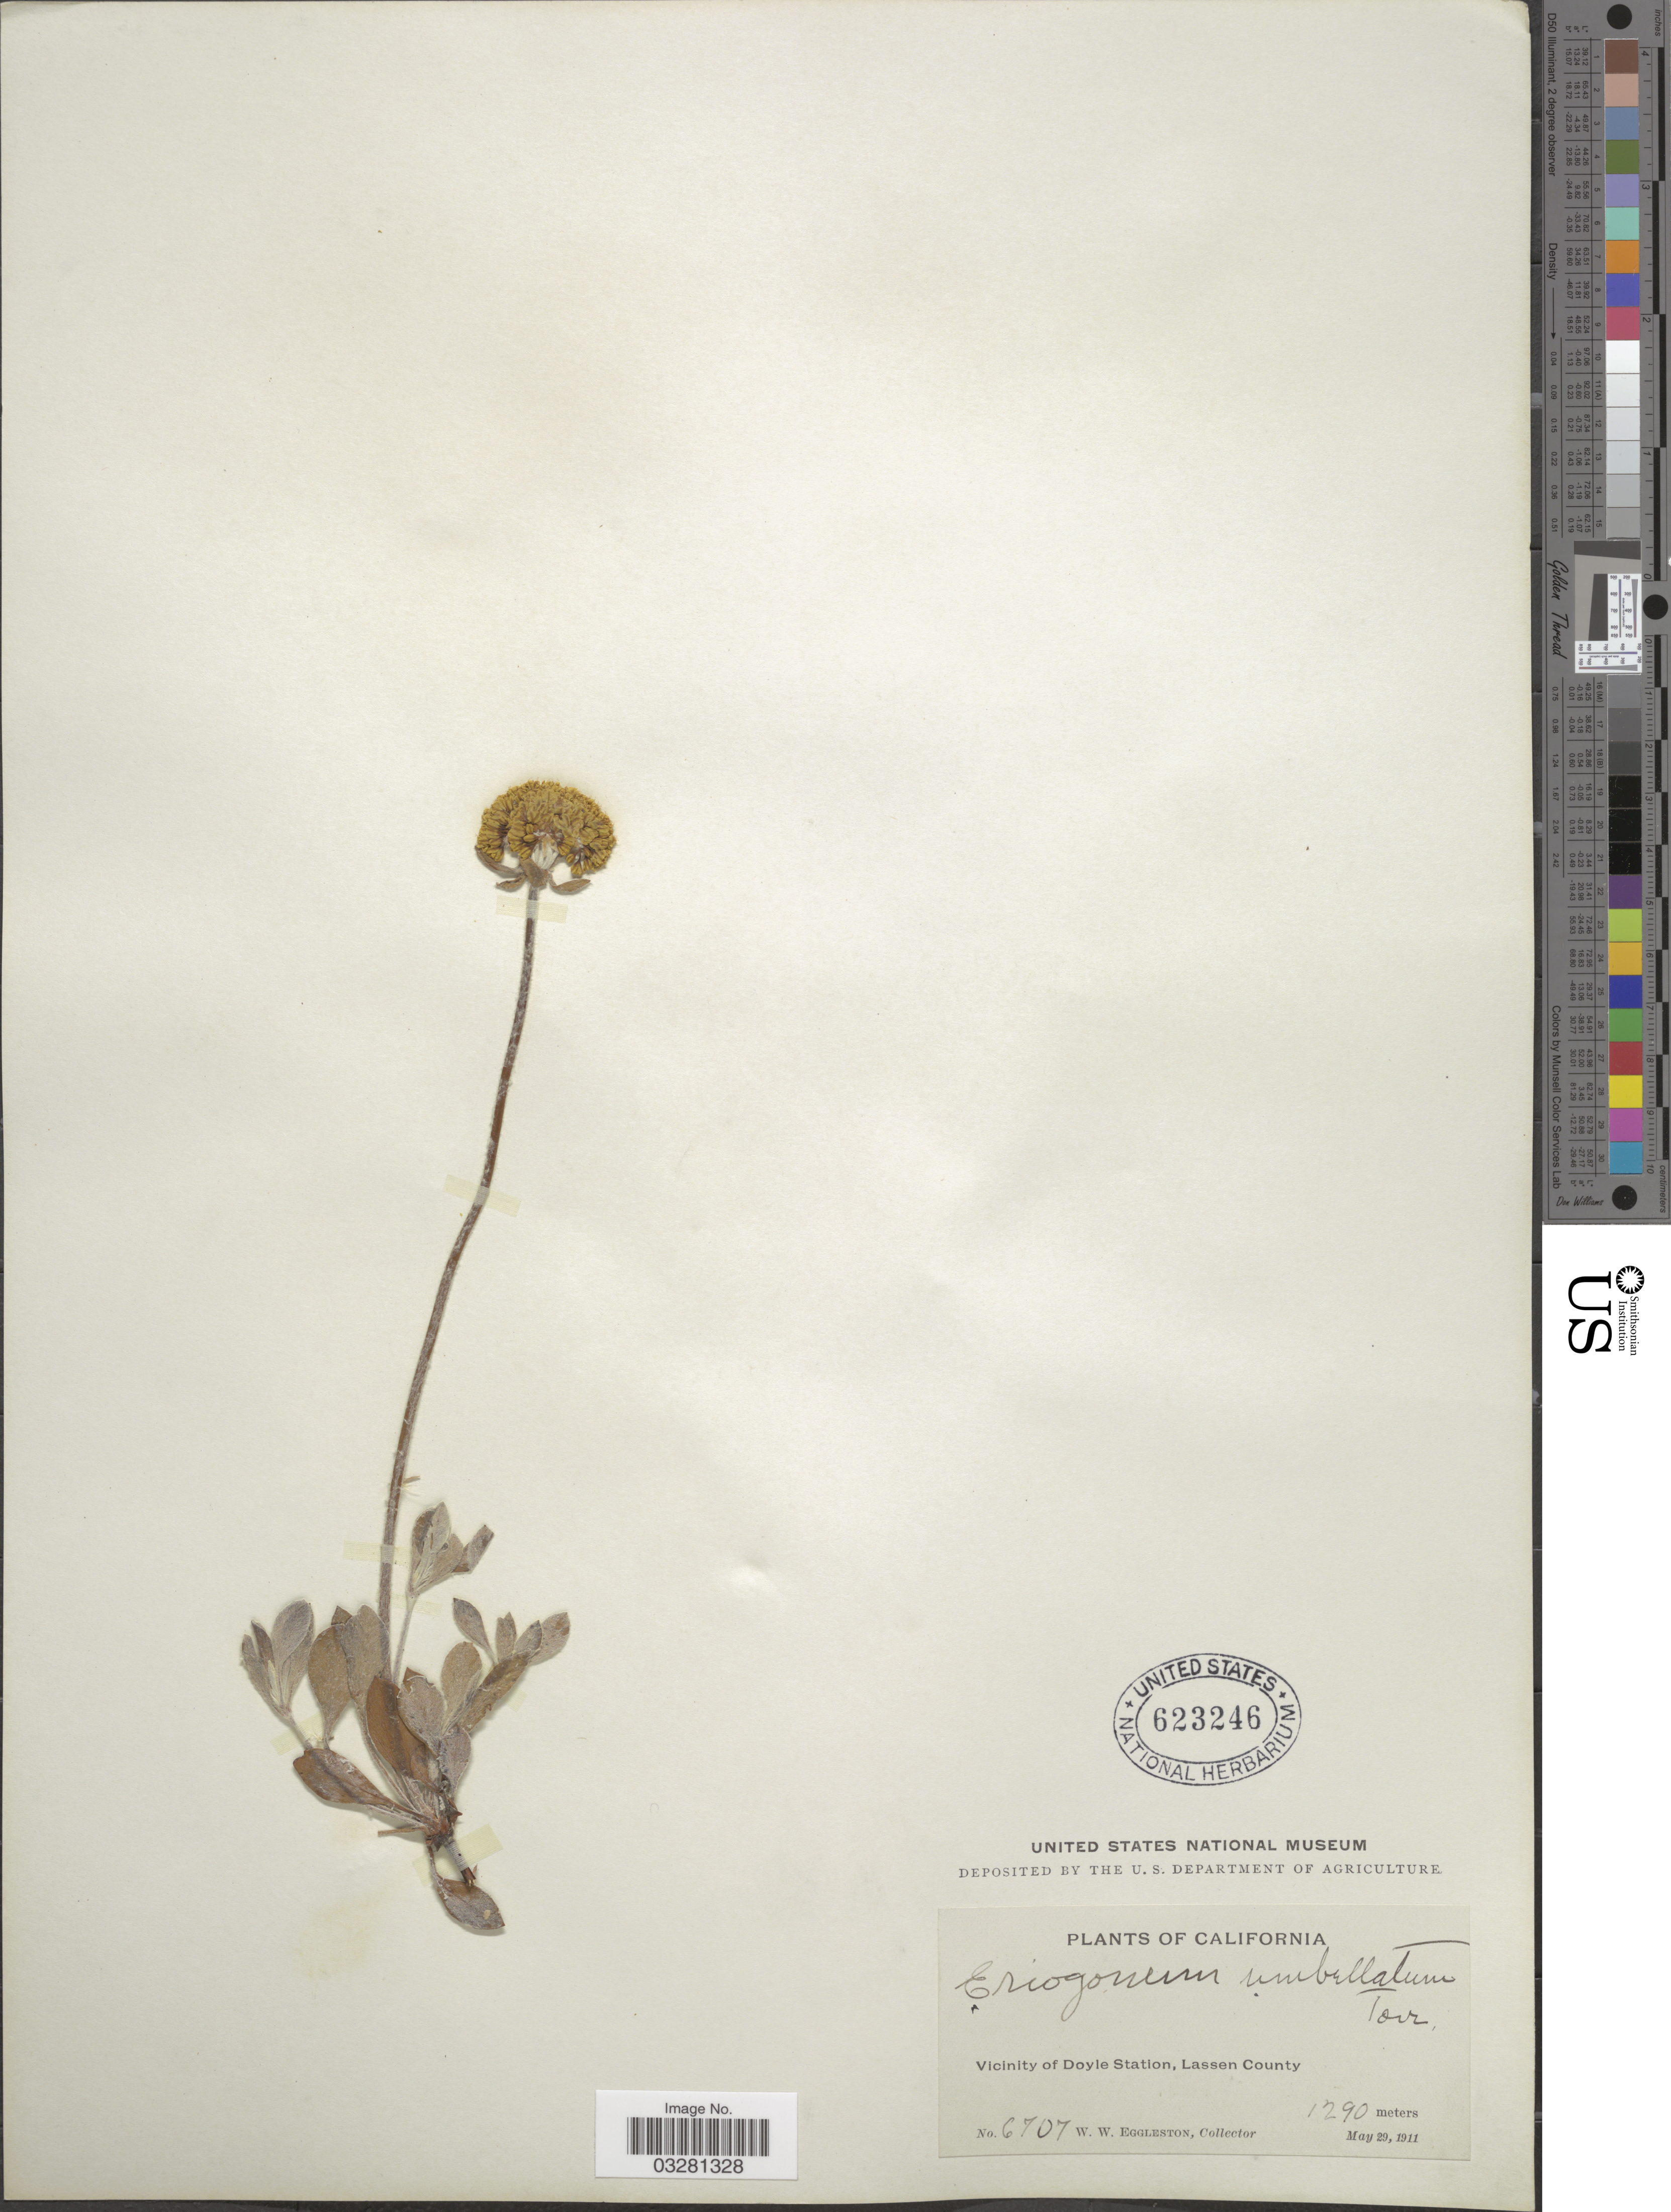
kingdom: Plantae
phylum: Tracheophyta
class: Magnoliopsida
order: Caryophyllales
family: Polygonaceae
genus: Eriogonum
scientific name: Eriogonum umbellatum var. umbellatum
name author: Torr.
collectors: W. W. Eggleston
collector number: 6707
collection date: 1911-05-29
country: United States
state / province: California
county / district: Lassen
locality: Vicinity of Doyle Station, Lassen County.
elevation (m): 1290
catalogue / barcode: US 623246